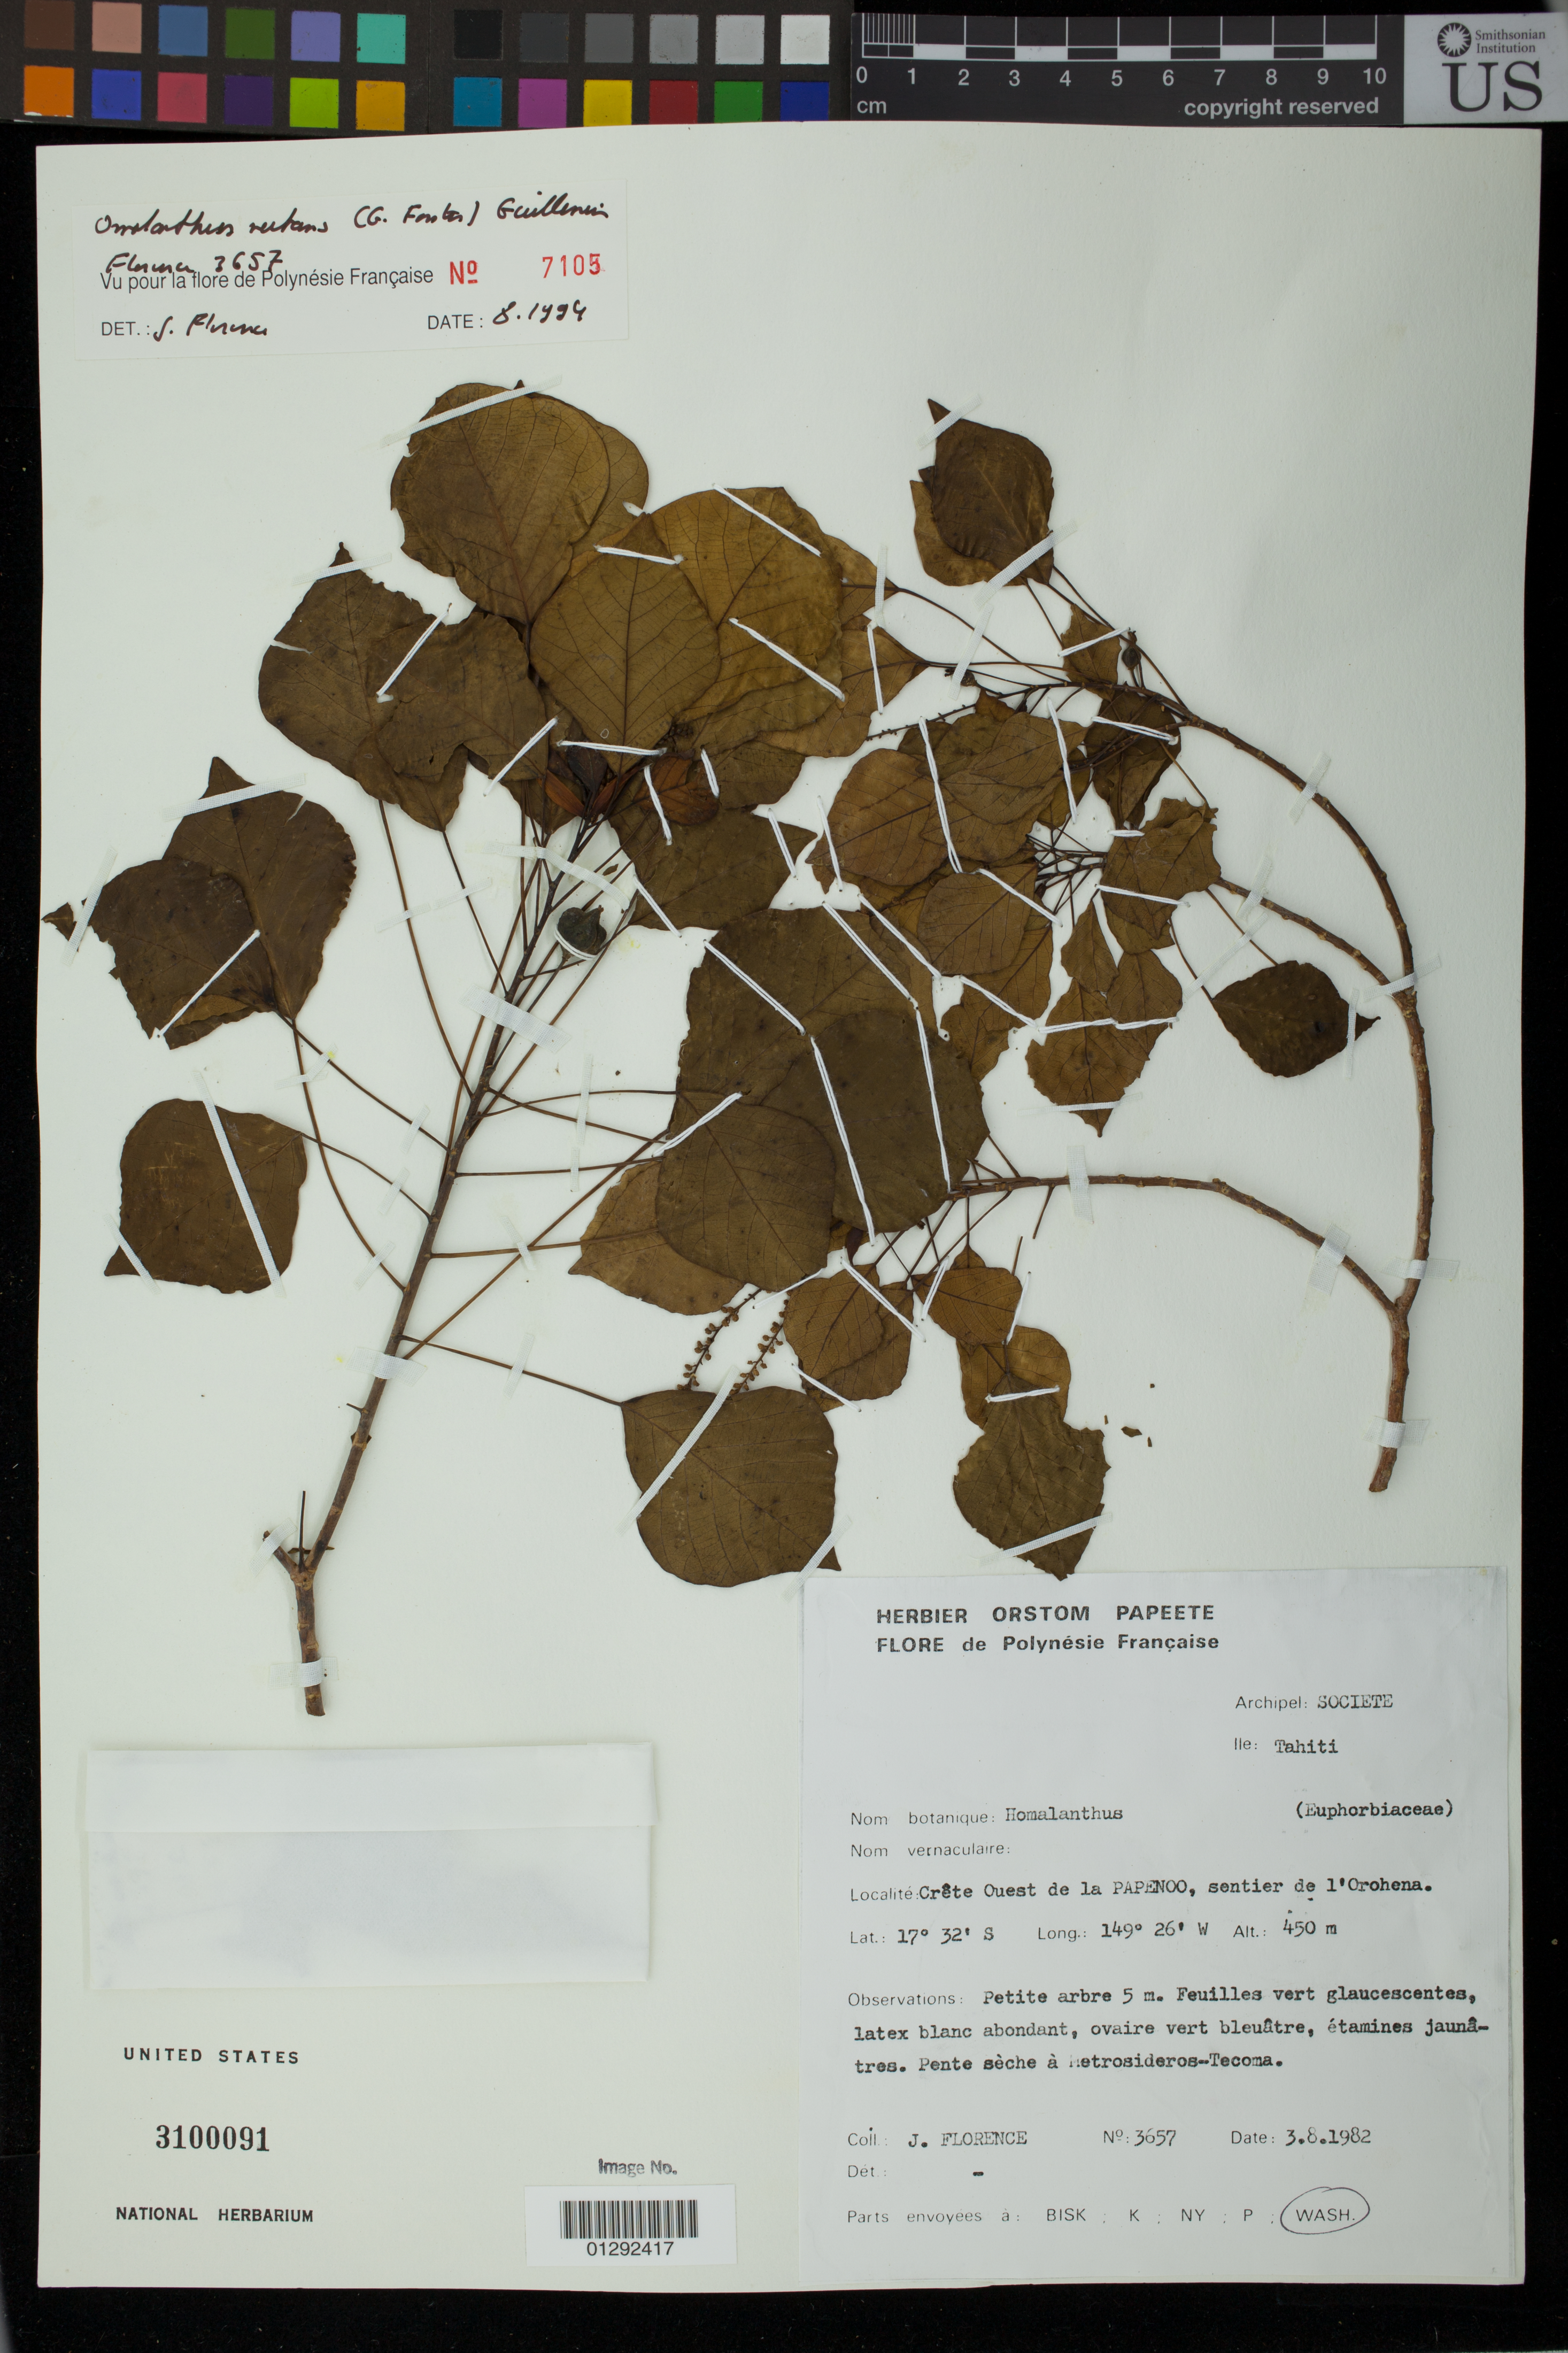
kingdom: Plantae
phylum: Tracheophyta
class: Magnoliopsida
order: Malpighiales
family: Euphorbiaceae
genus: Homalanthus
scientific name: Homalanthus nutans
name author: (G. Forst.) Guill.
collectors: J. Florence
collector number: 3657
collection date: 1982-08-03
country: French Polynesia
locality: Crete Ouest de la Papenoo, sentier de l'Orohena. Tahiti. Society Islands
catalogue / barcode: US 3100091